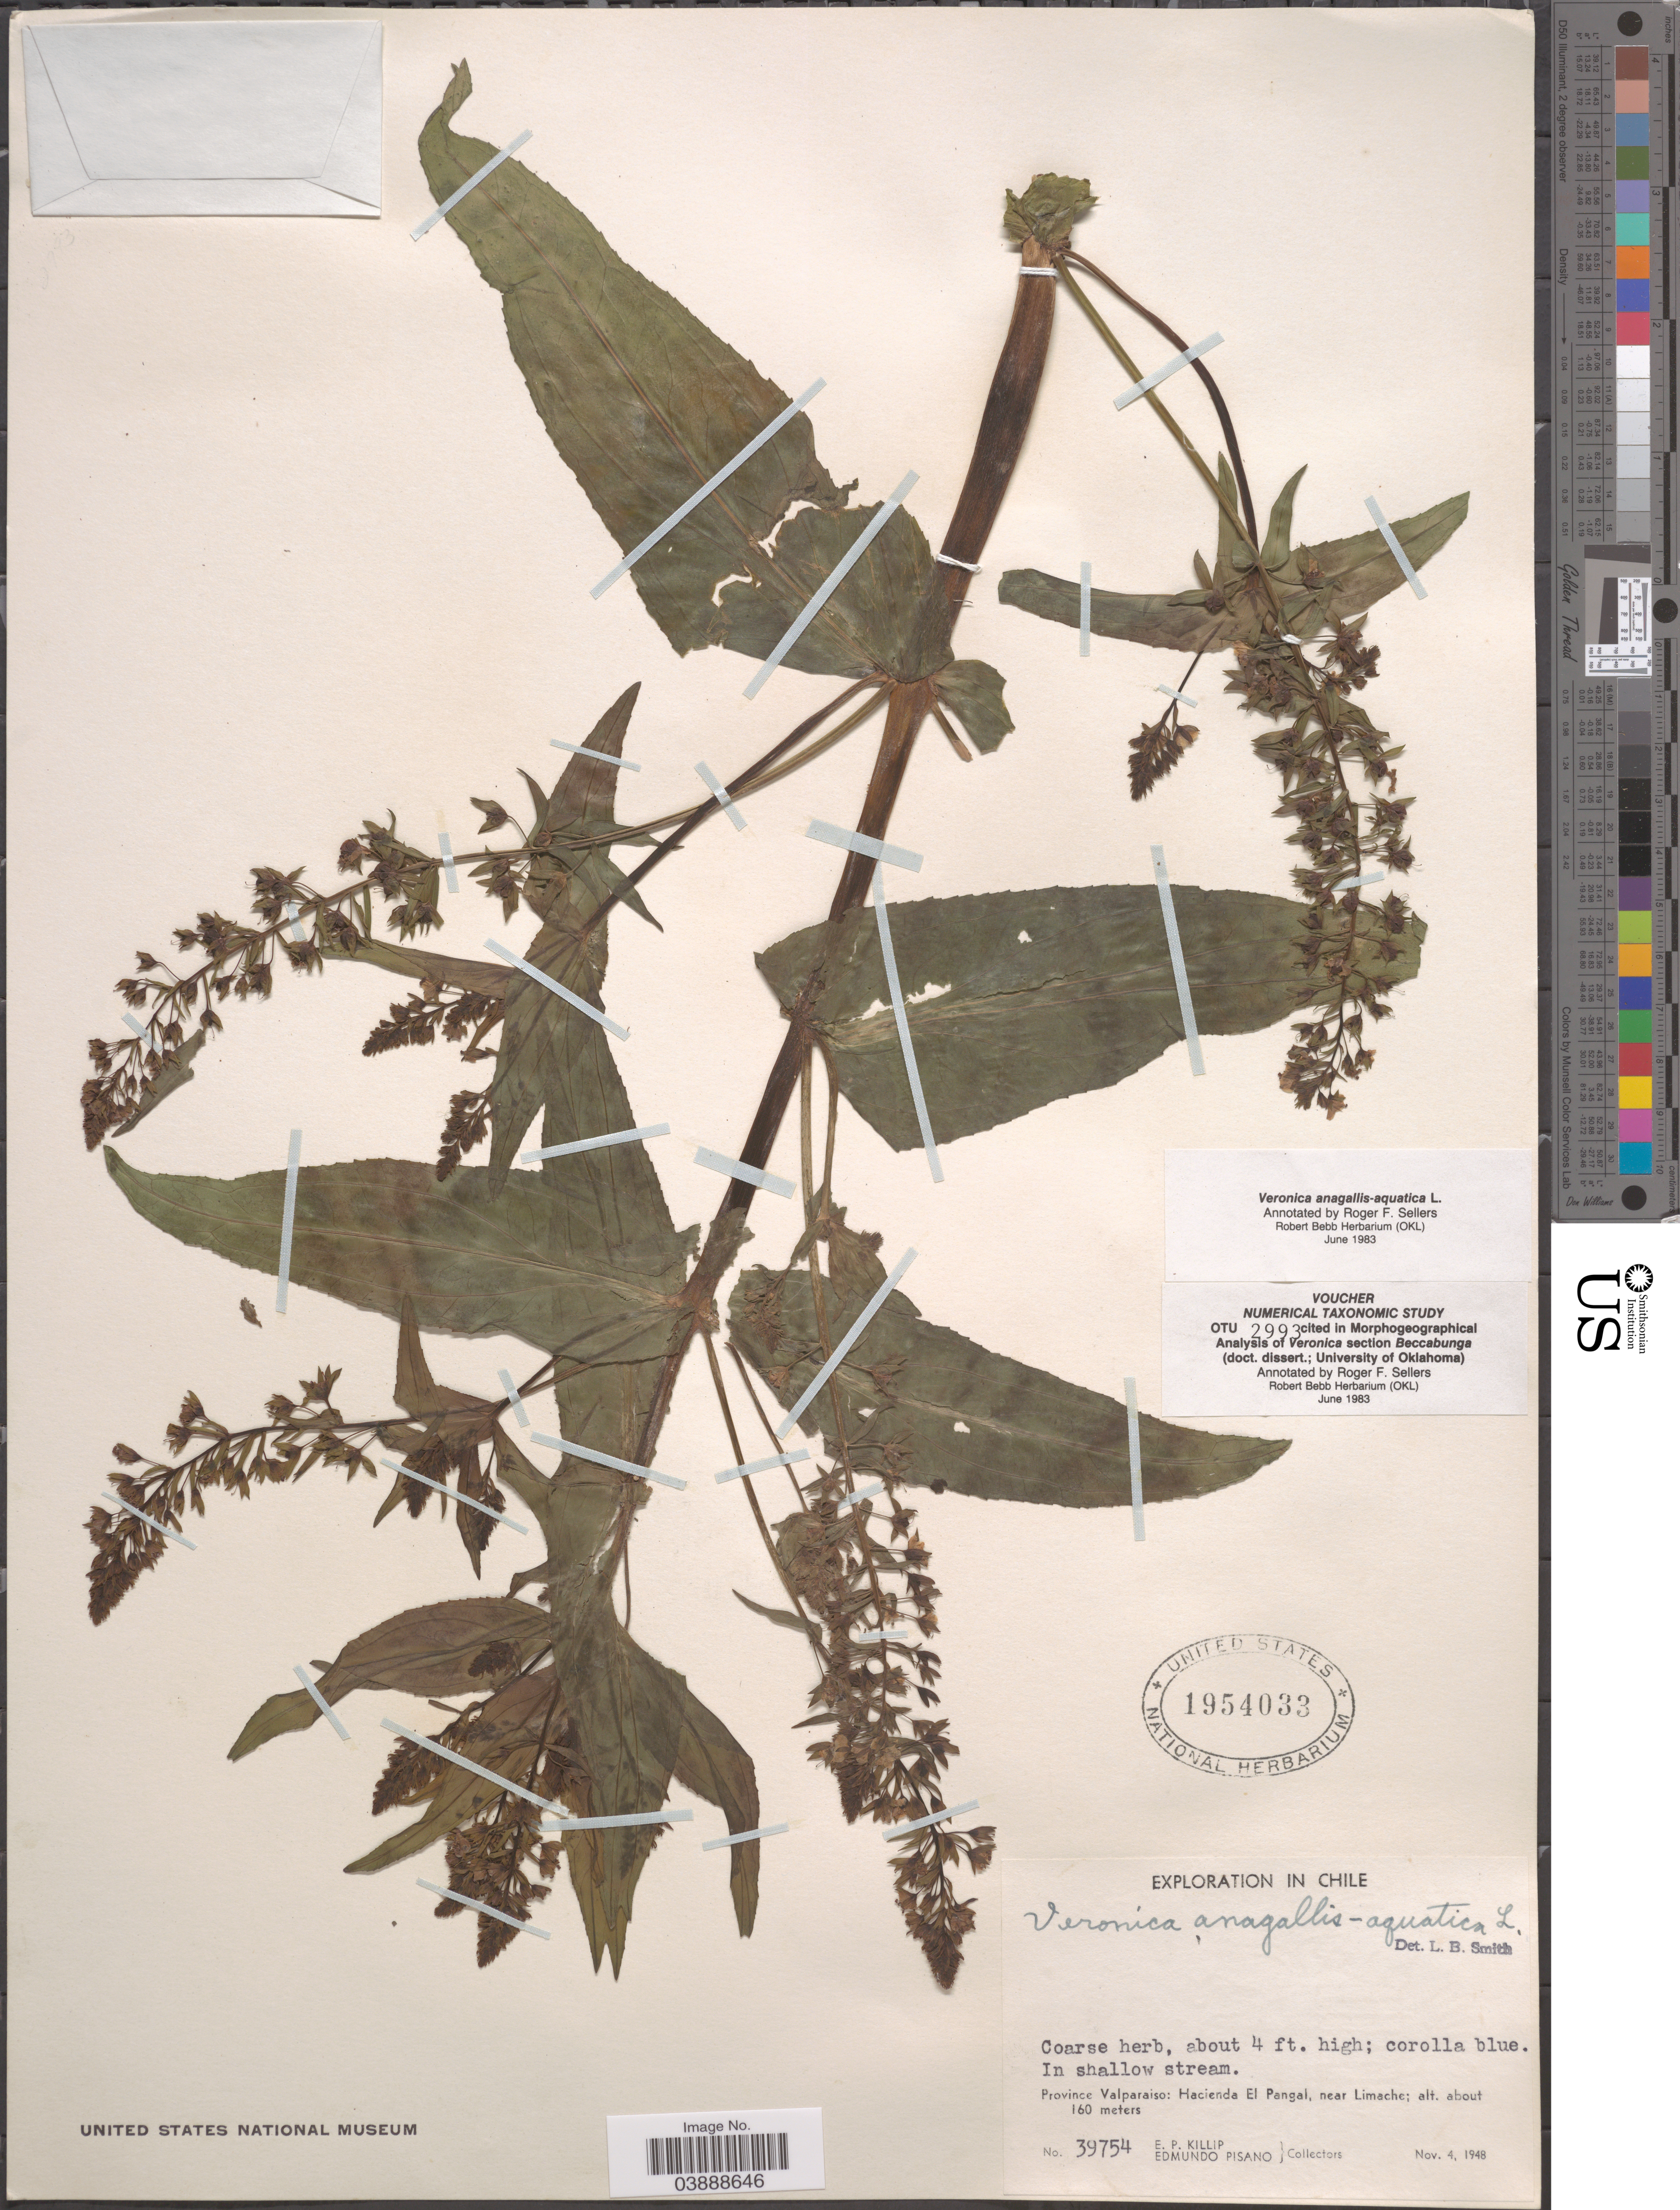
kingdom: Plantae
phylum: Tracheophyta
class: Magnoliopsida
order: Lamiales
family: Plantaginaceae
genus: Veronica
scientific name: Veronica anagallis-aquatica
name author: L.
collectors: E. P. Killip & E. Pisano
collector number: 39754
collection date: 1948-11-04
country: Chile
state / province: Valparaíso (V)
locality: Province Valparaiso: Hacienda El Pangal, near Limache.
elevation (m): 160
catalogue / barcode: US 1954033